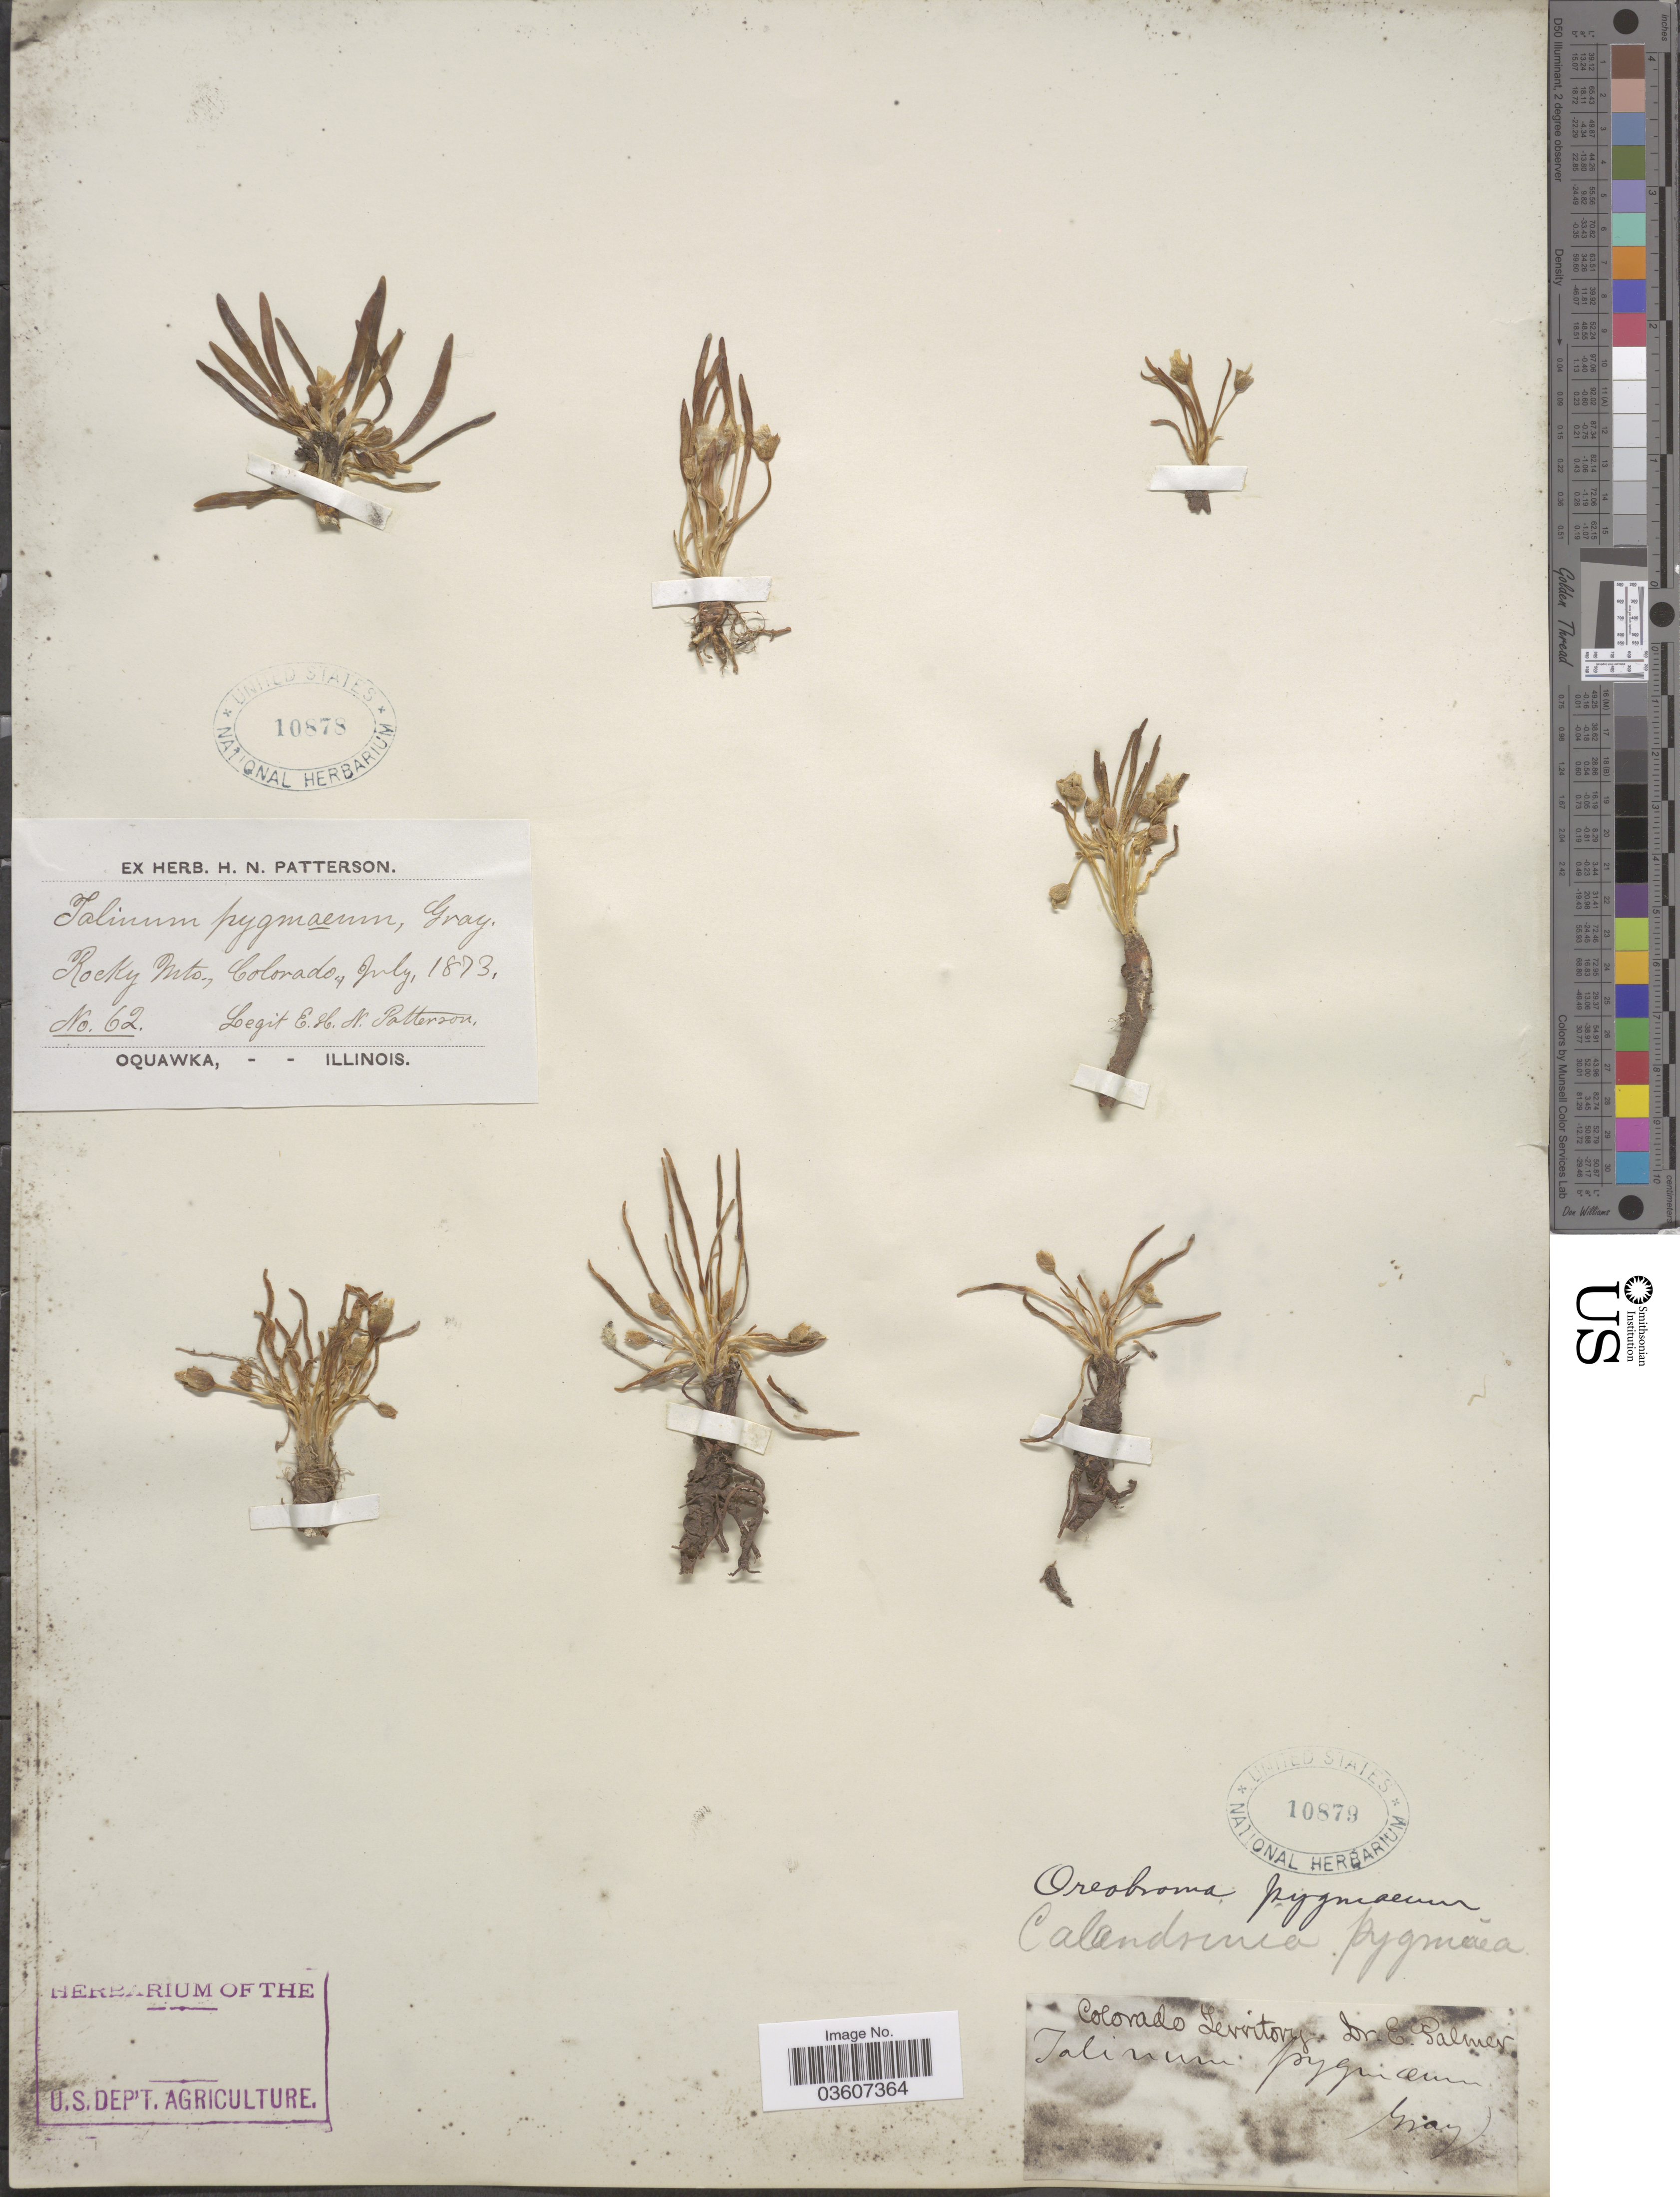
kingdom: Plantae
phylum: Tracheophyta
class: Magnoliopsida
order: Caryophyllales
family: Montiaceae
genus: Lewisia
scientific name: Lewisia pygmaea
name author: (A. Gray) B.L. Rob.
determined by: Strong, Mark T., (BOT), Smithsonian Institution - National Museum of Natural History (UNITED STATES)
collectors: E. Palmer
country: United States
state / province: Colorado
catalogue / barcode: US 10879-2